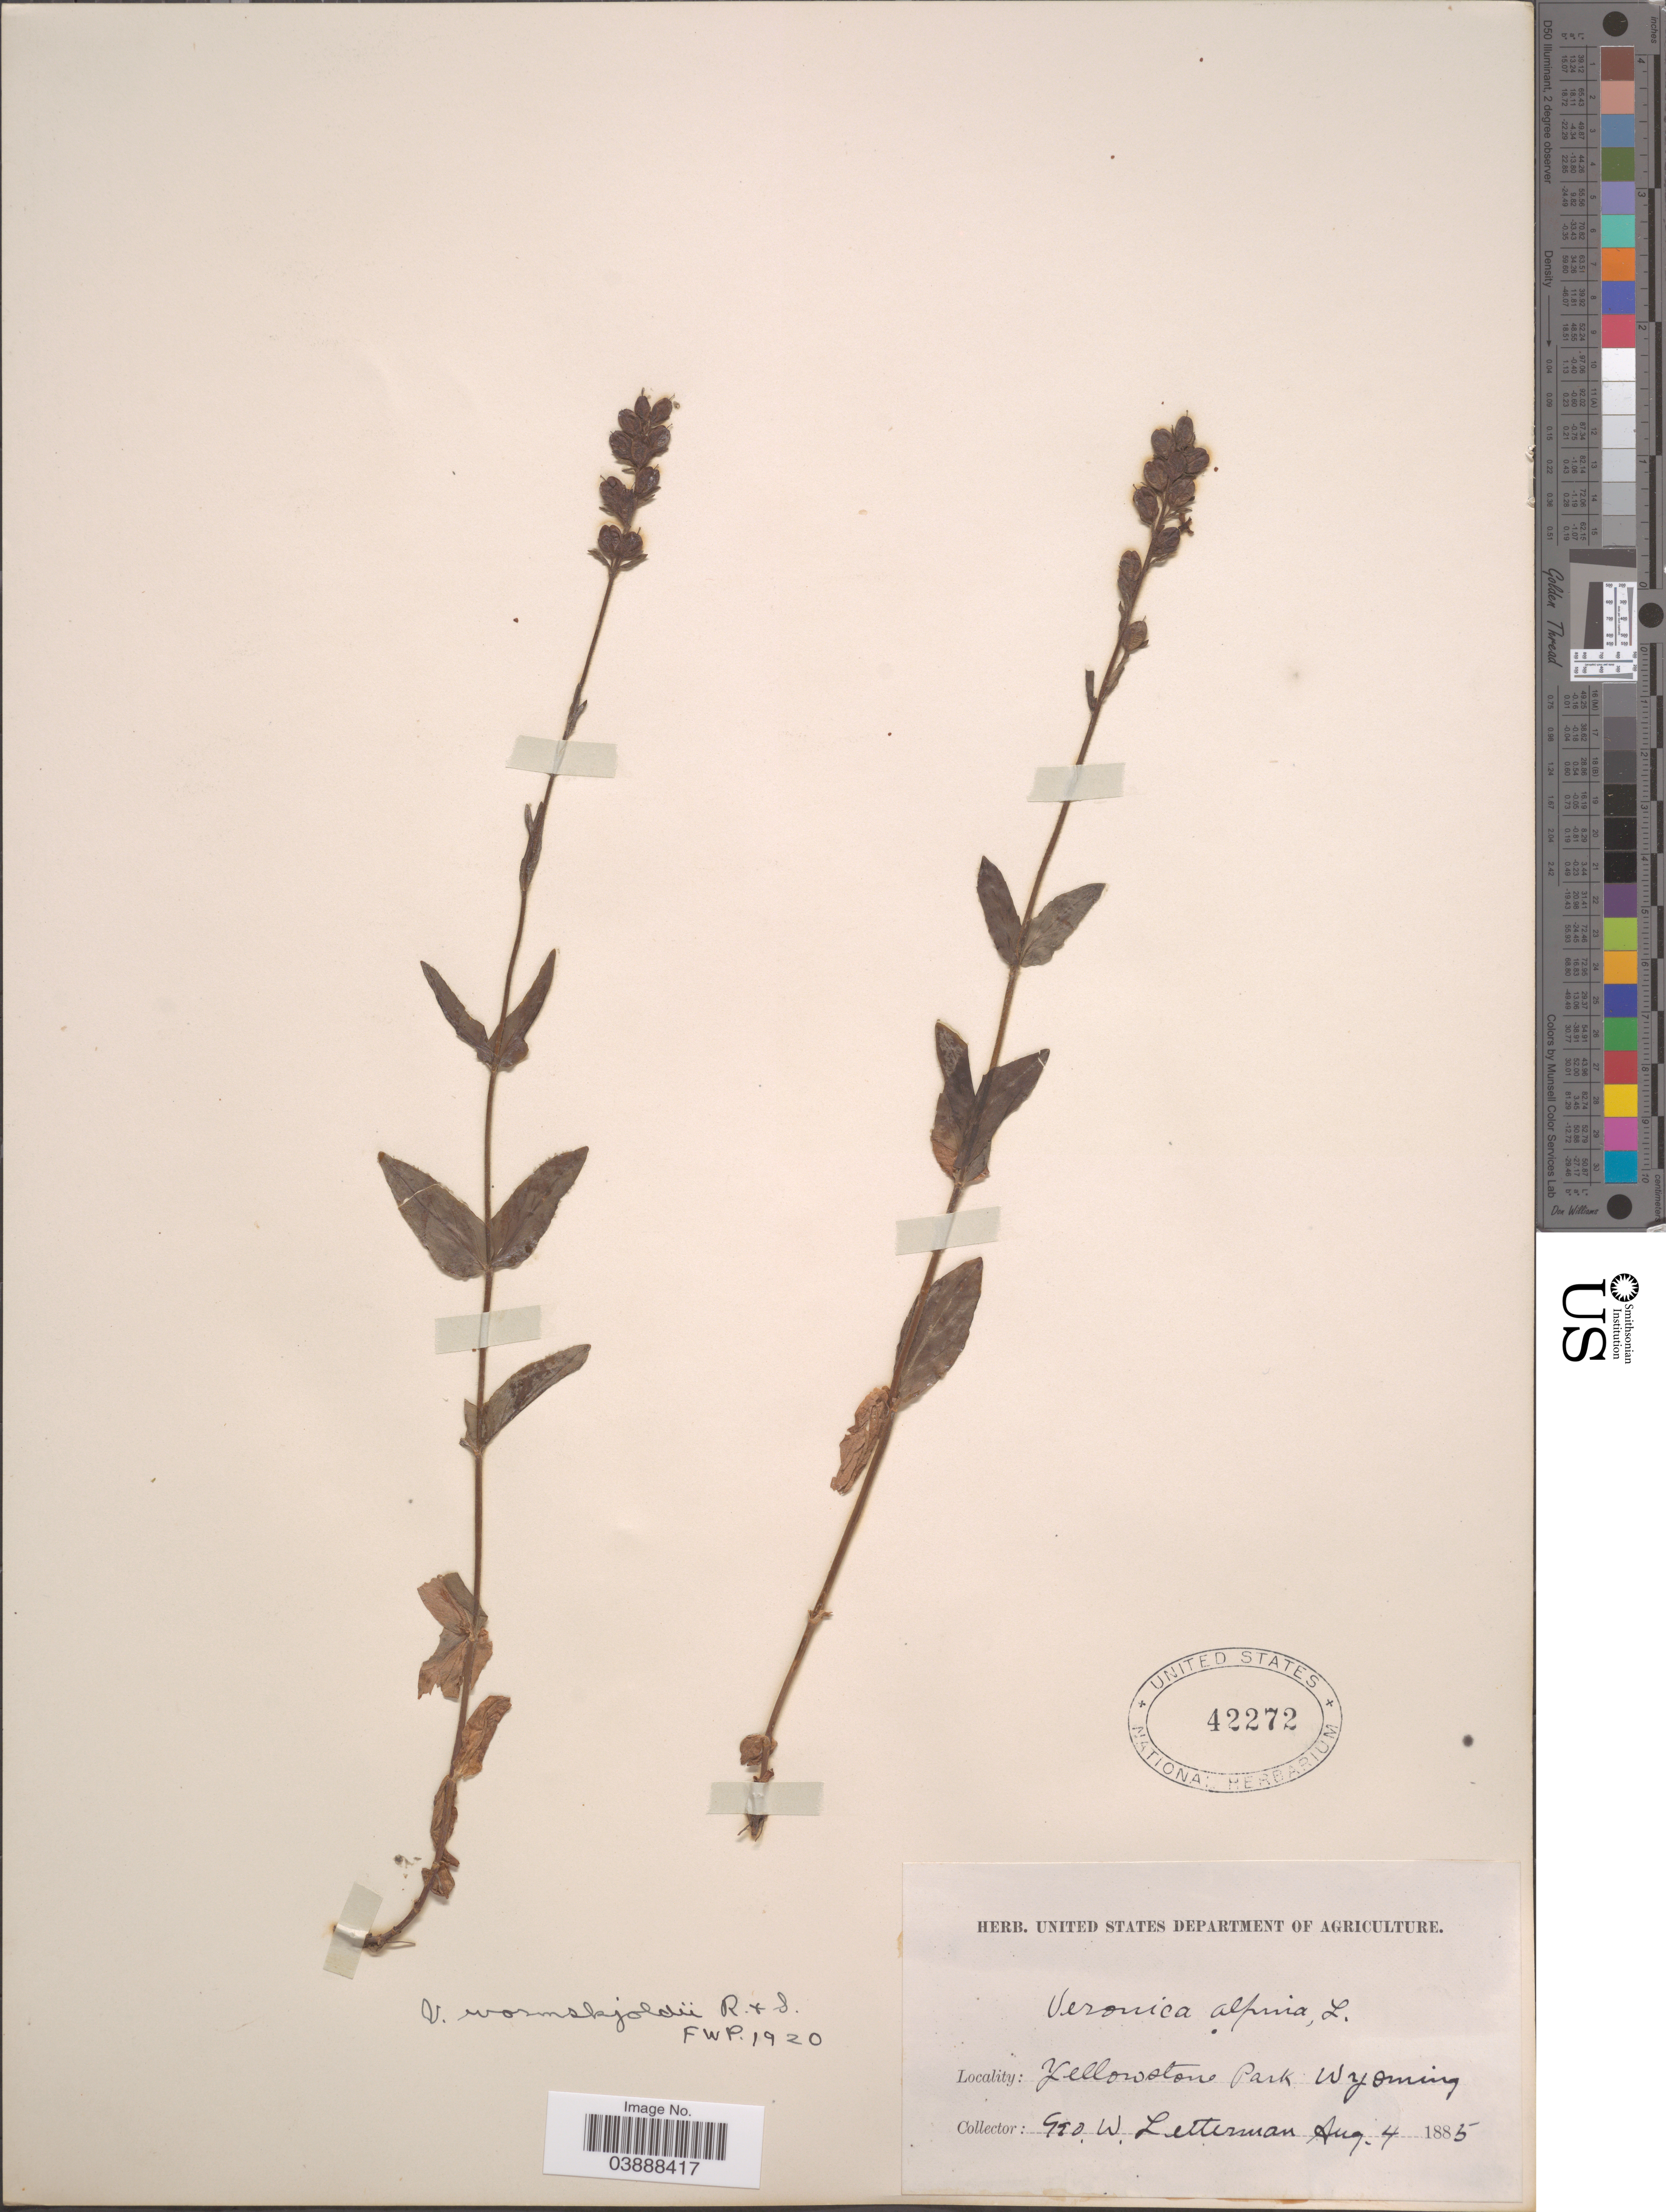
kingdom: Plantae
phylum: Tracheophyta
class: Magnoliopsida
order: Lamiales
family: Plantaginaceae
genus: Veronica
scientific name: Veronica wormskjoldii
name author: Roem. & Schult.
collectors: G. W. Letterman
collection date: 1885-08-04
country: United States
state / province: Wyoming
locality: Yellowstone Park.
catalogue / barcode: US 42272